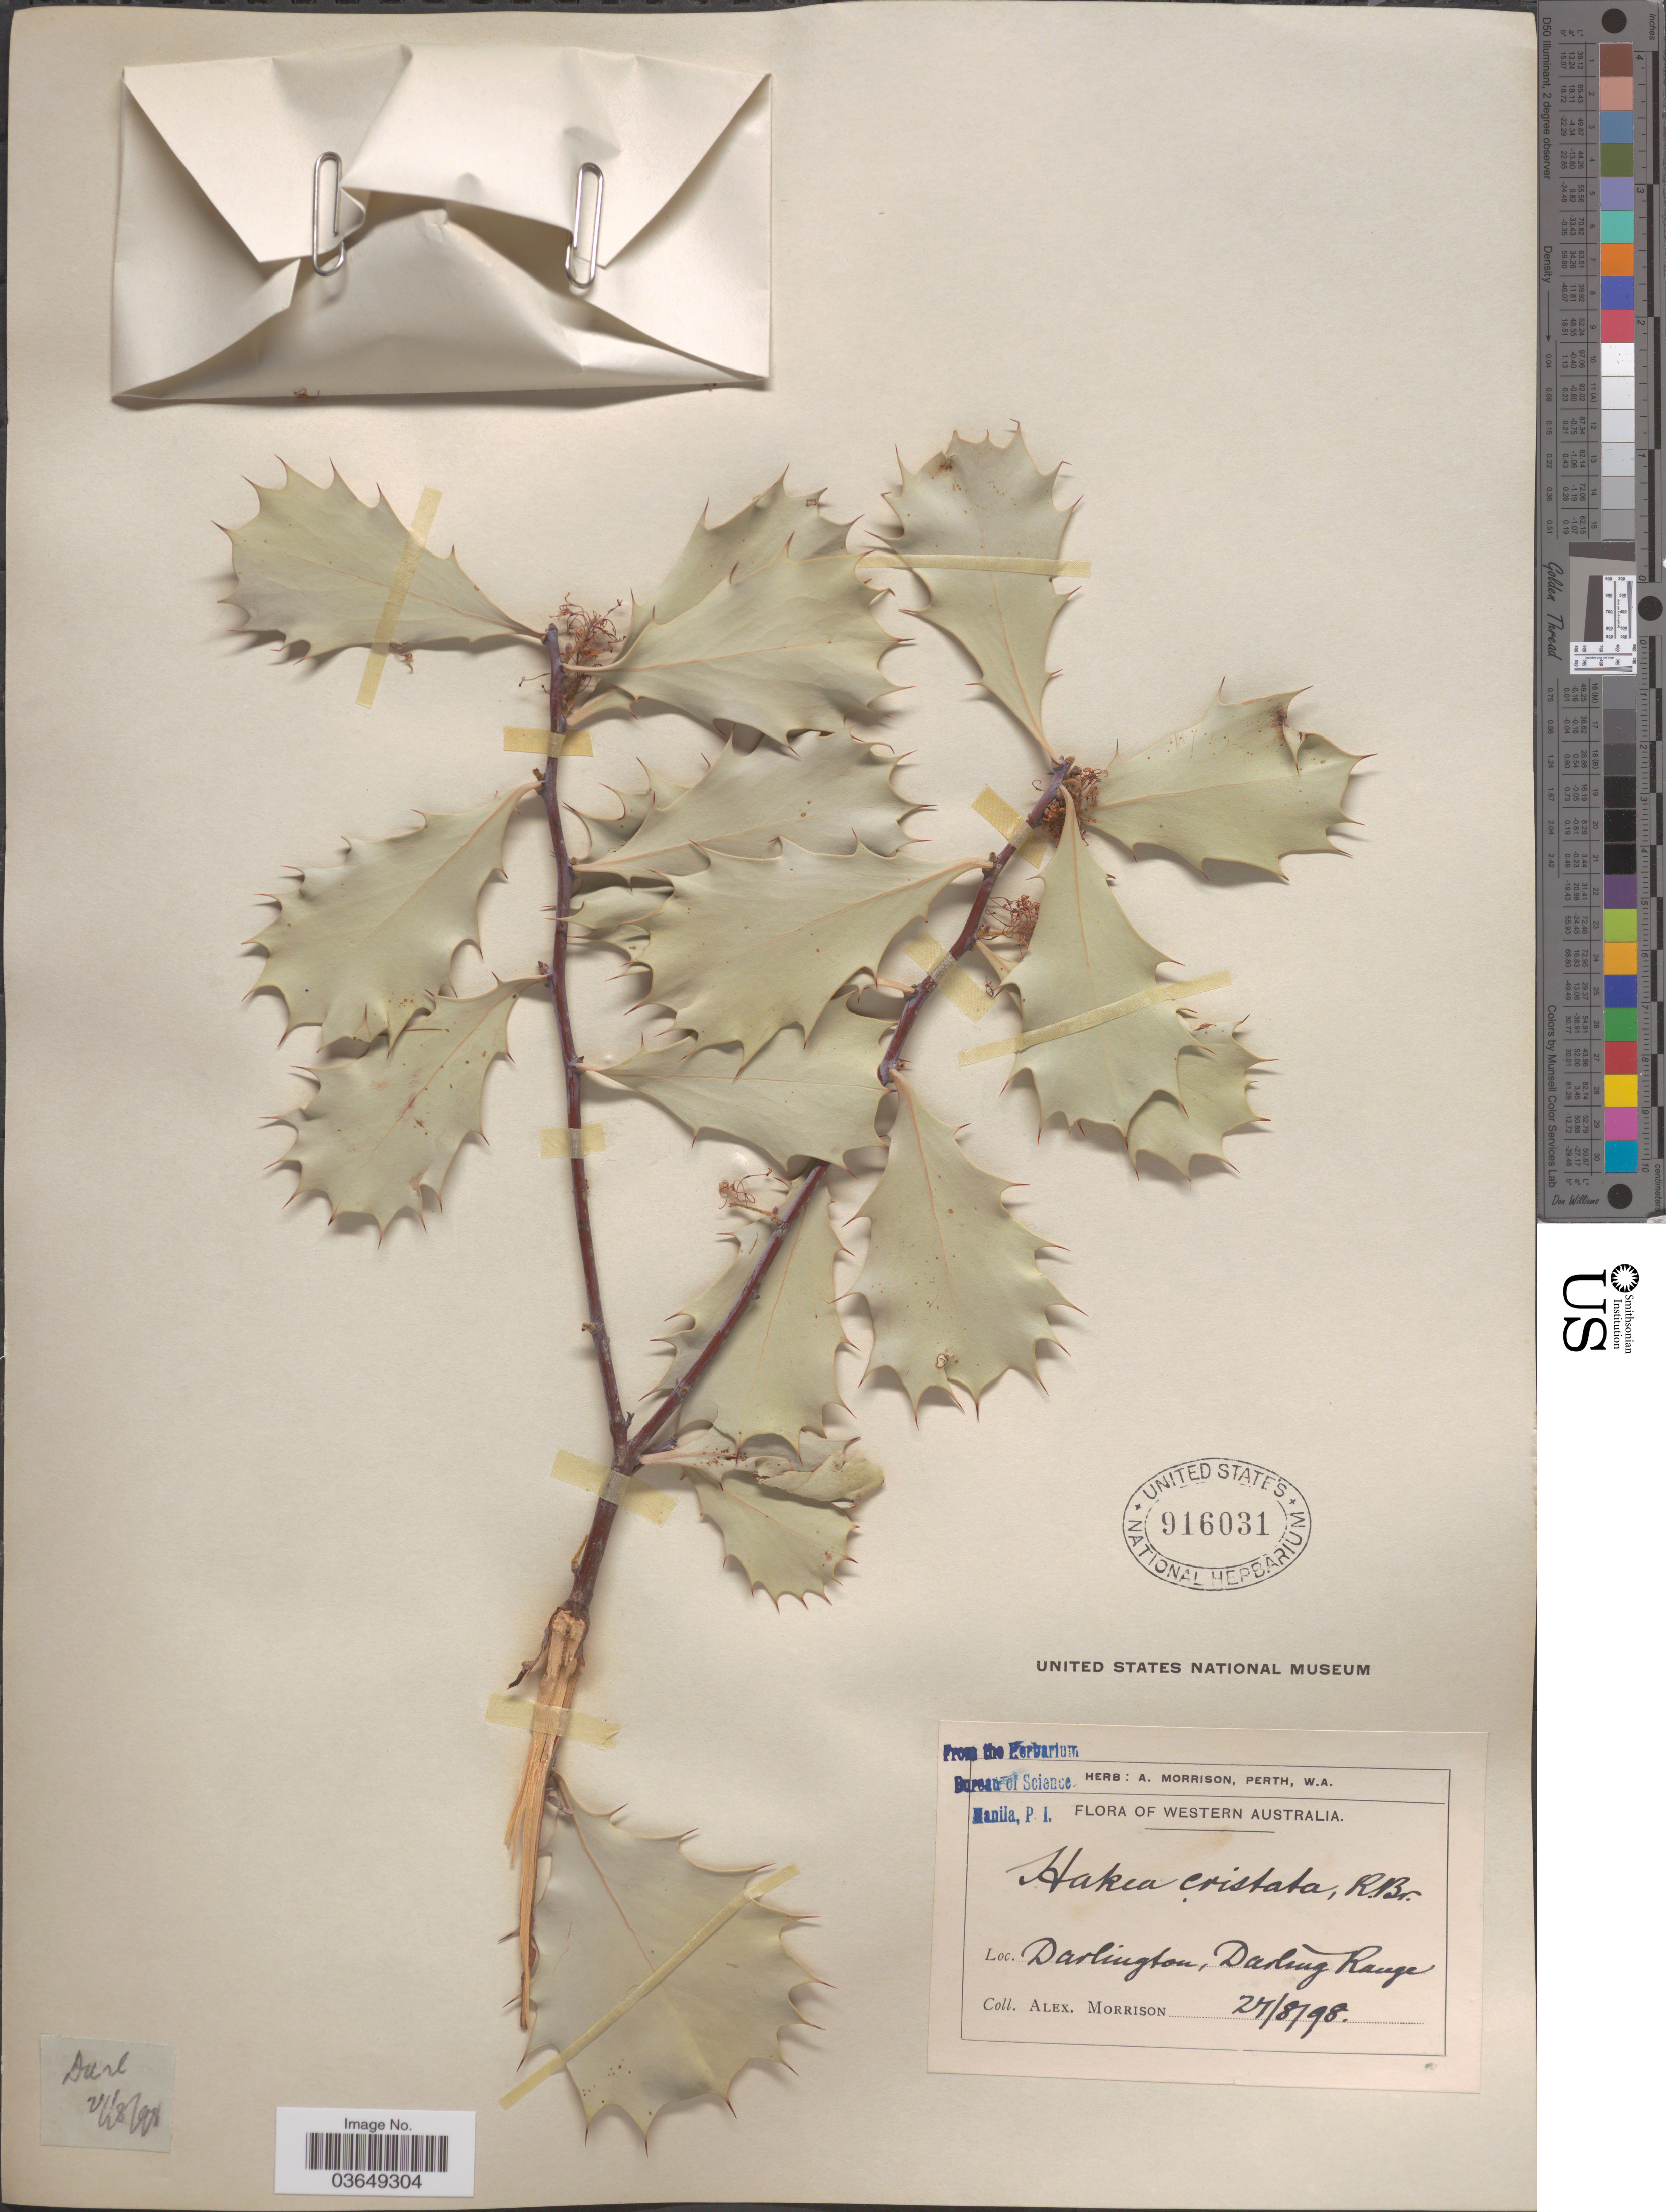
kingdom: Plantae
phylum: Tracheophyta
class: Magnoliopsida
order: Proteales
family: Proteaceae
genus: Hakea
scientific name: Hakea cristata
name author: R. Br.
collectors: A. Morrison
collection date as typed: Transcribed d/m/y: 27/8/98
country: Australia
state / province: Western Australia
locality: Darlington, Darling Range.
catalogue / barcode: US 616031